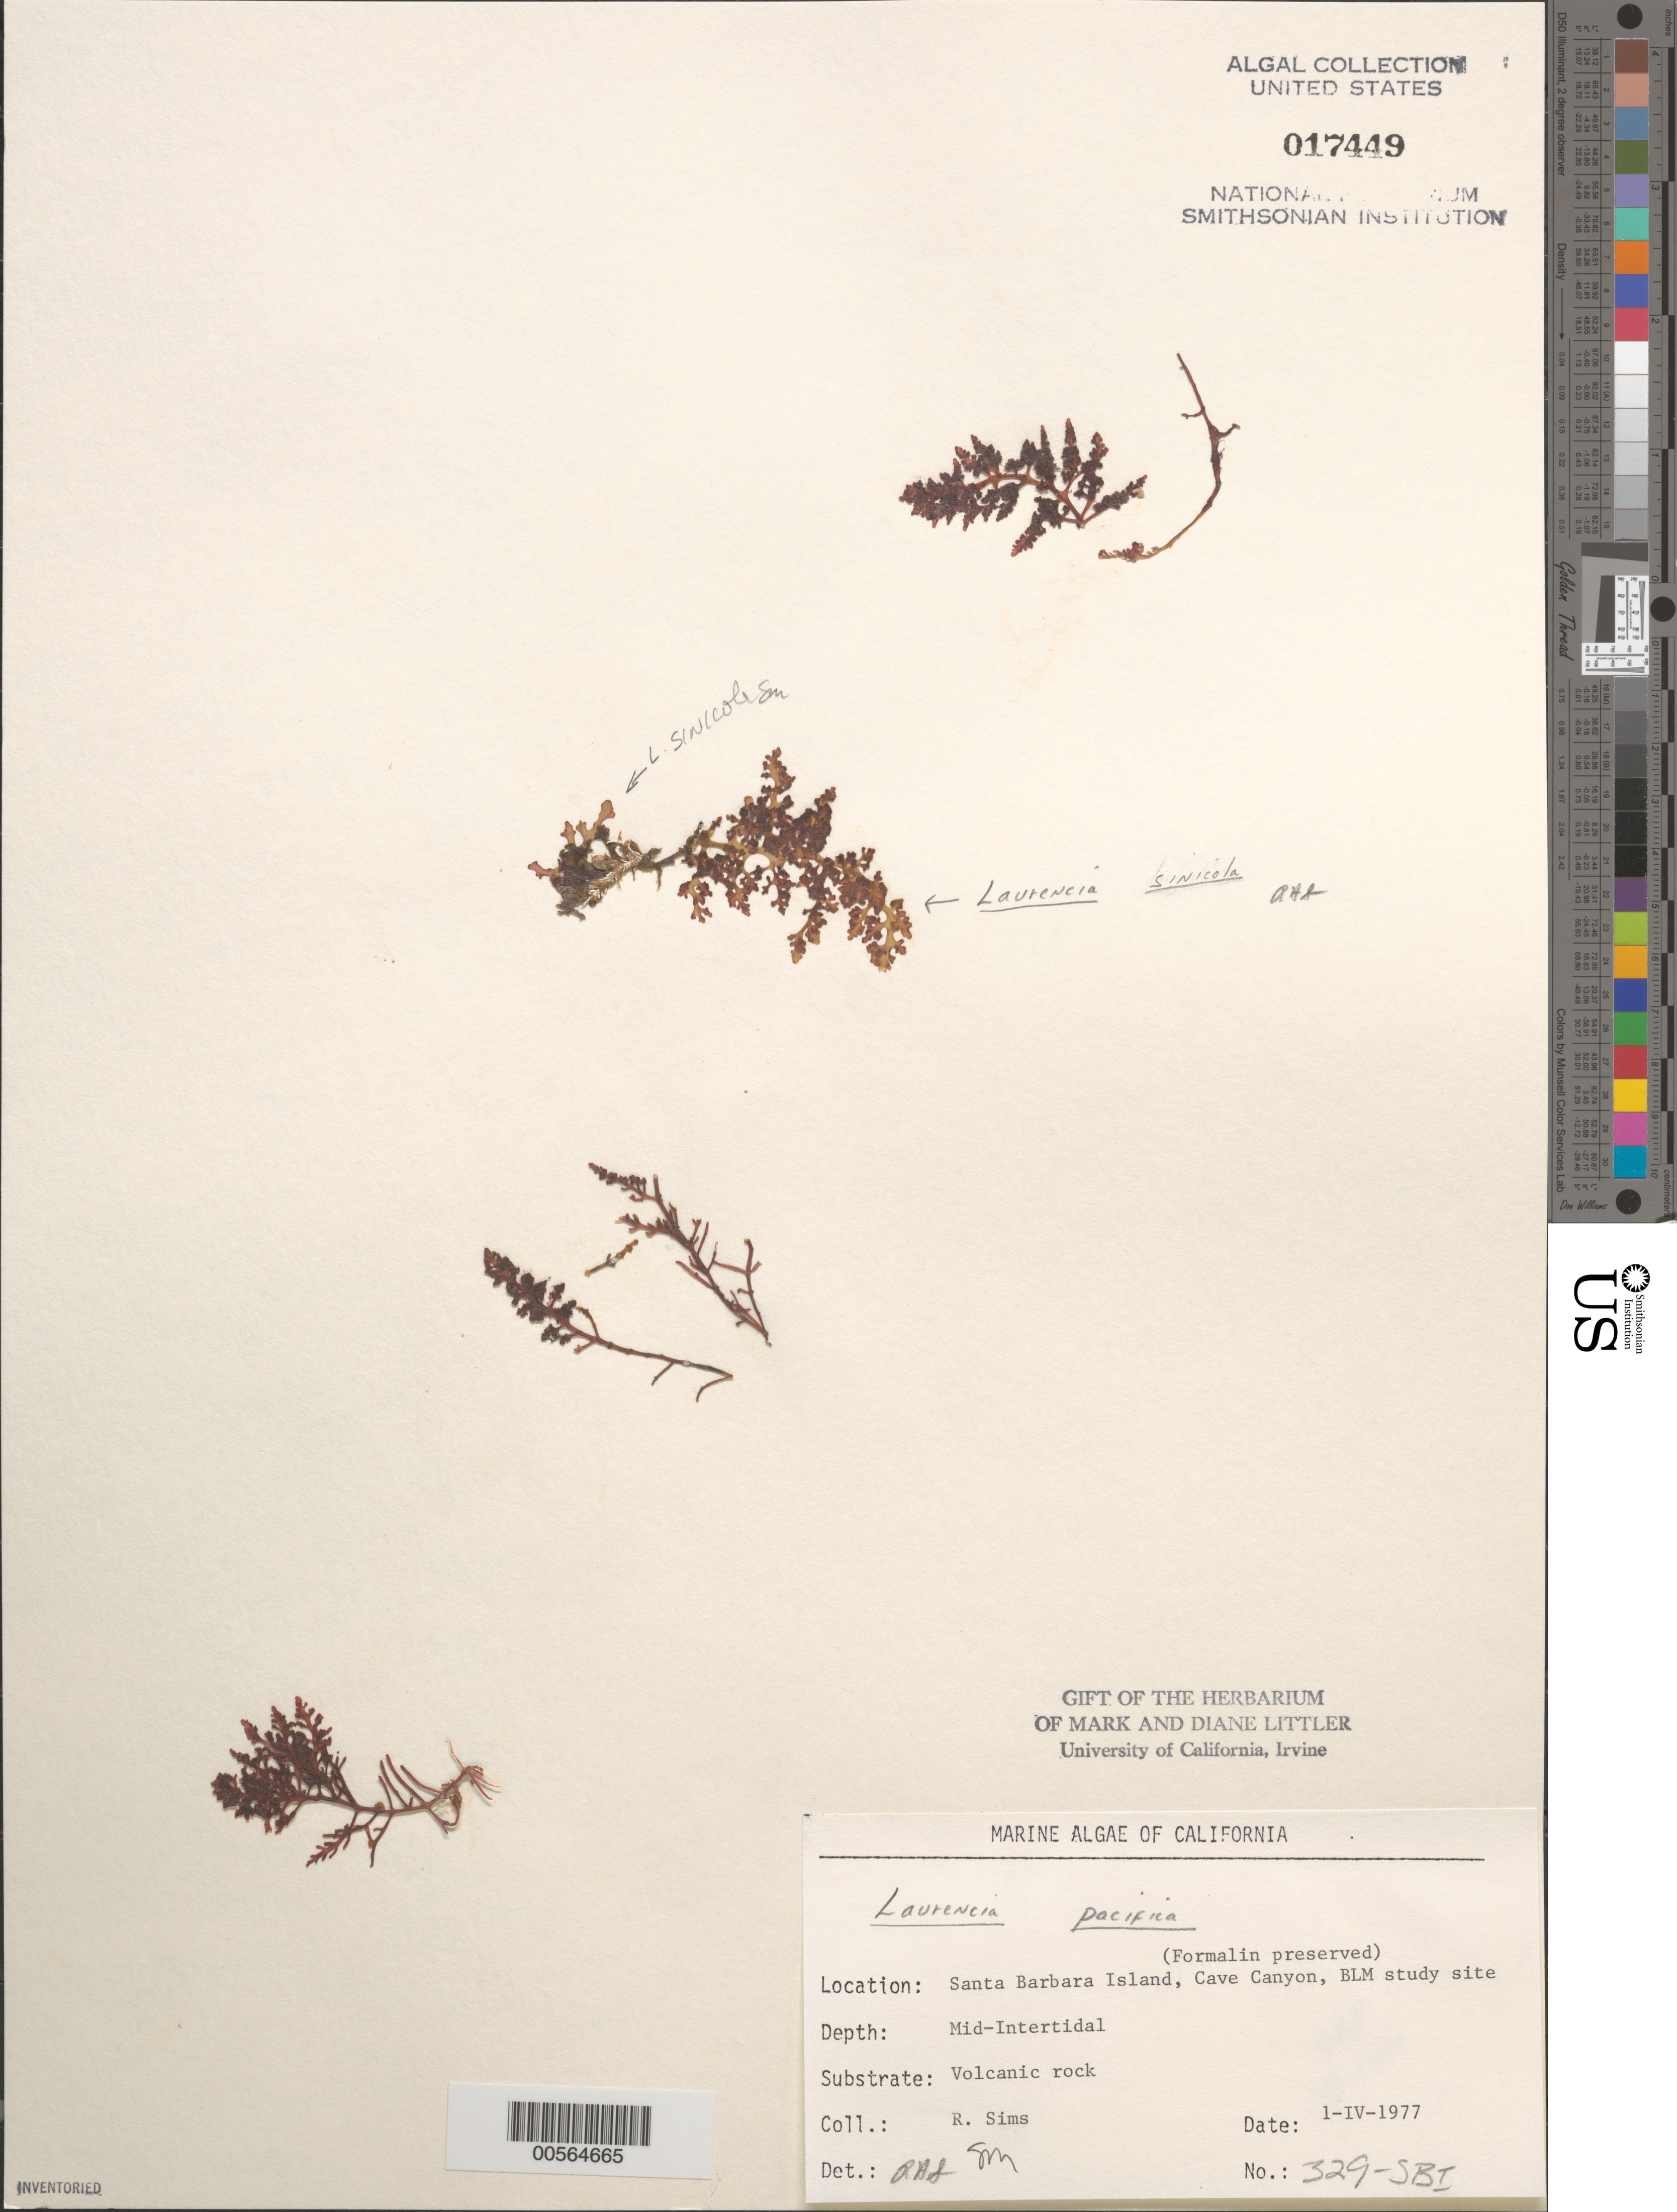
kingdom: Plantae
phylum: Rhodophyta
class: Florideophyceae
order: Ceramiales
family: Rhodomelaceae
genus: Laurencia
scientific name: Laurencia pacifica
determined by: Sims, Robert H.; Murray, S. N.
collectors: R. H. Sims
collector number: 329-sbi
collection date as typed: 01 Apr 1977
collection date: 1977-04-01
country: United States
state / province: California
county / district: Santa Barbara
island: Santa Barbara Island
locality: Cave Canyon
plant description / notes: BLM-SOCALBIGHT Rocky Intertidal Survey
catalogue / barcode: US 17449